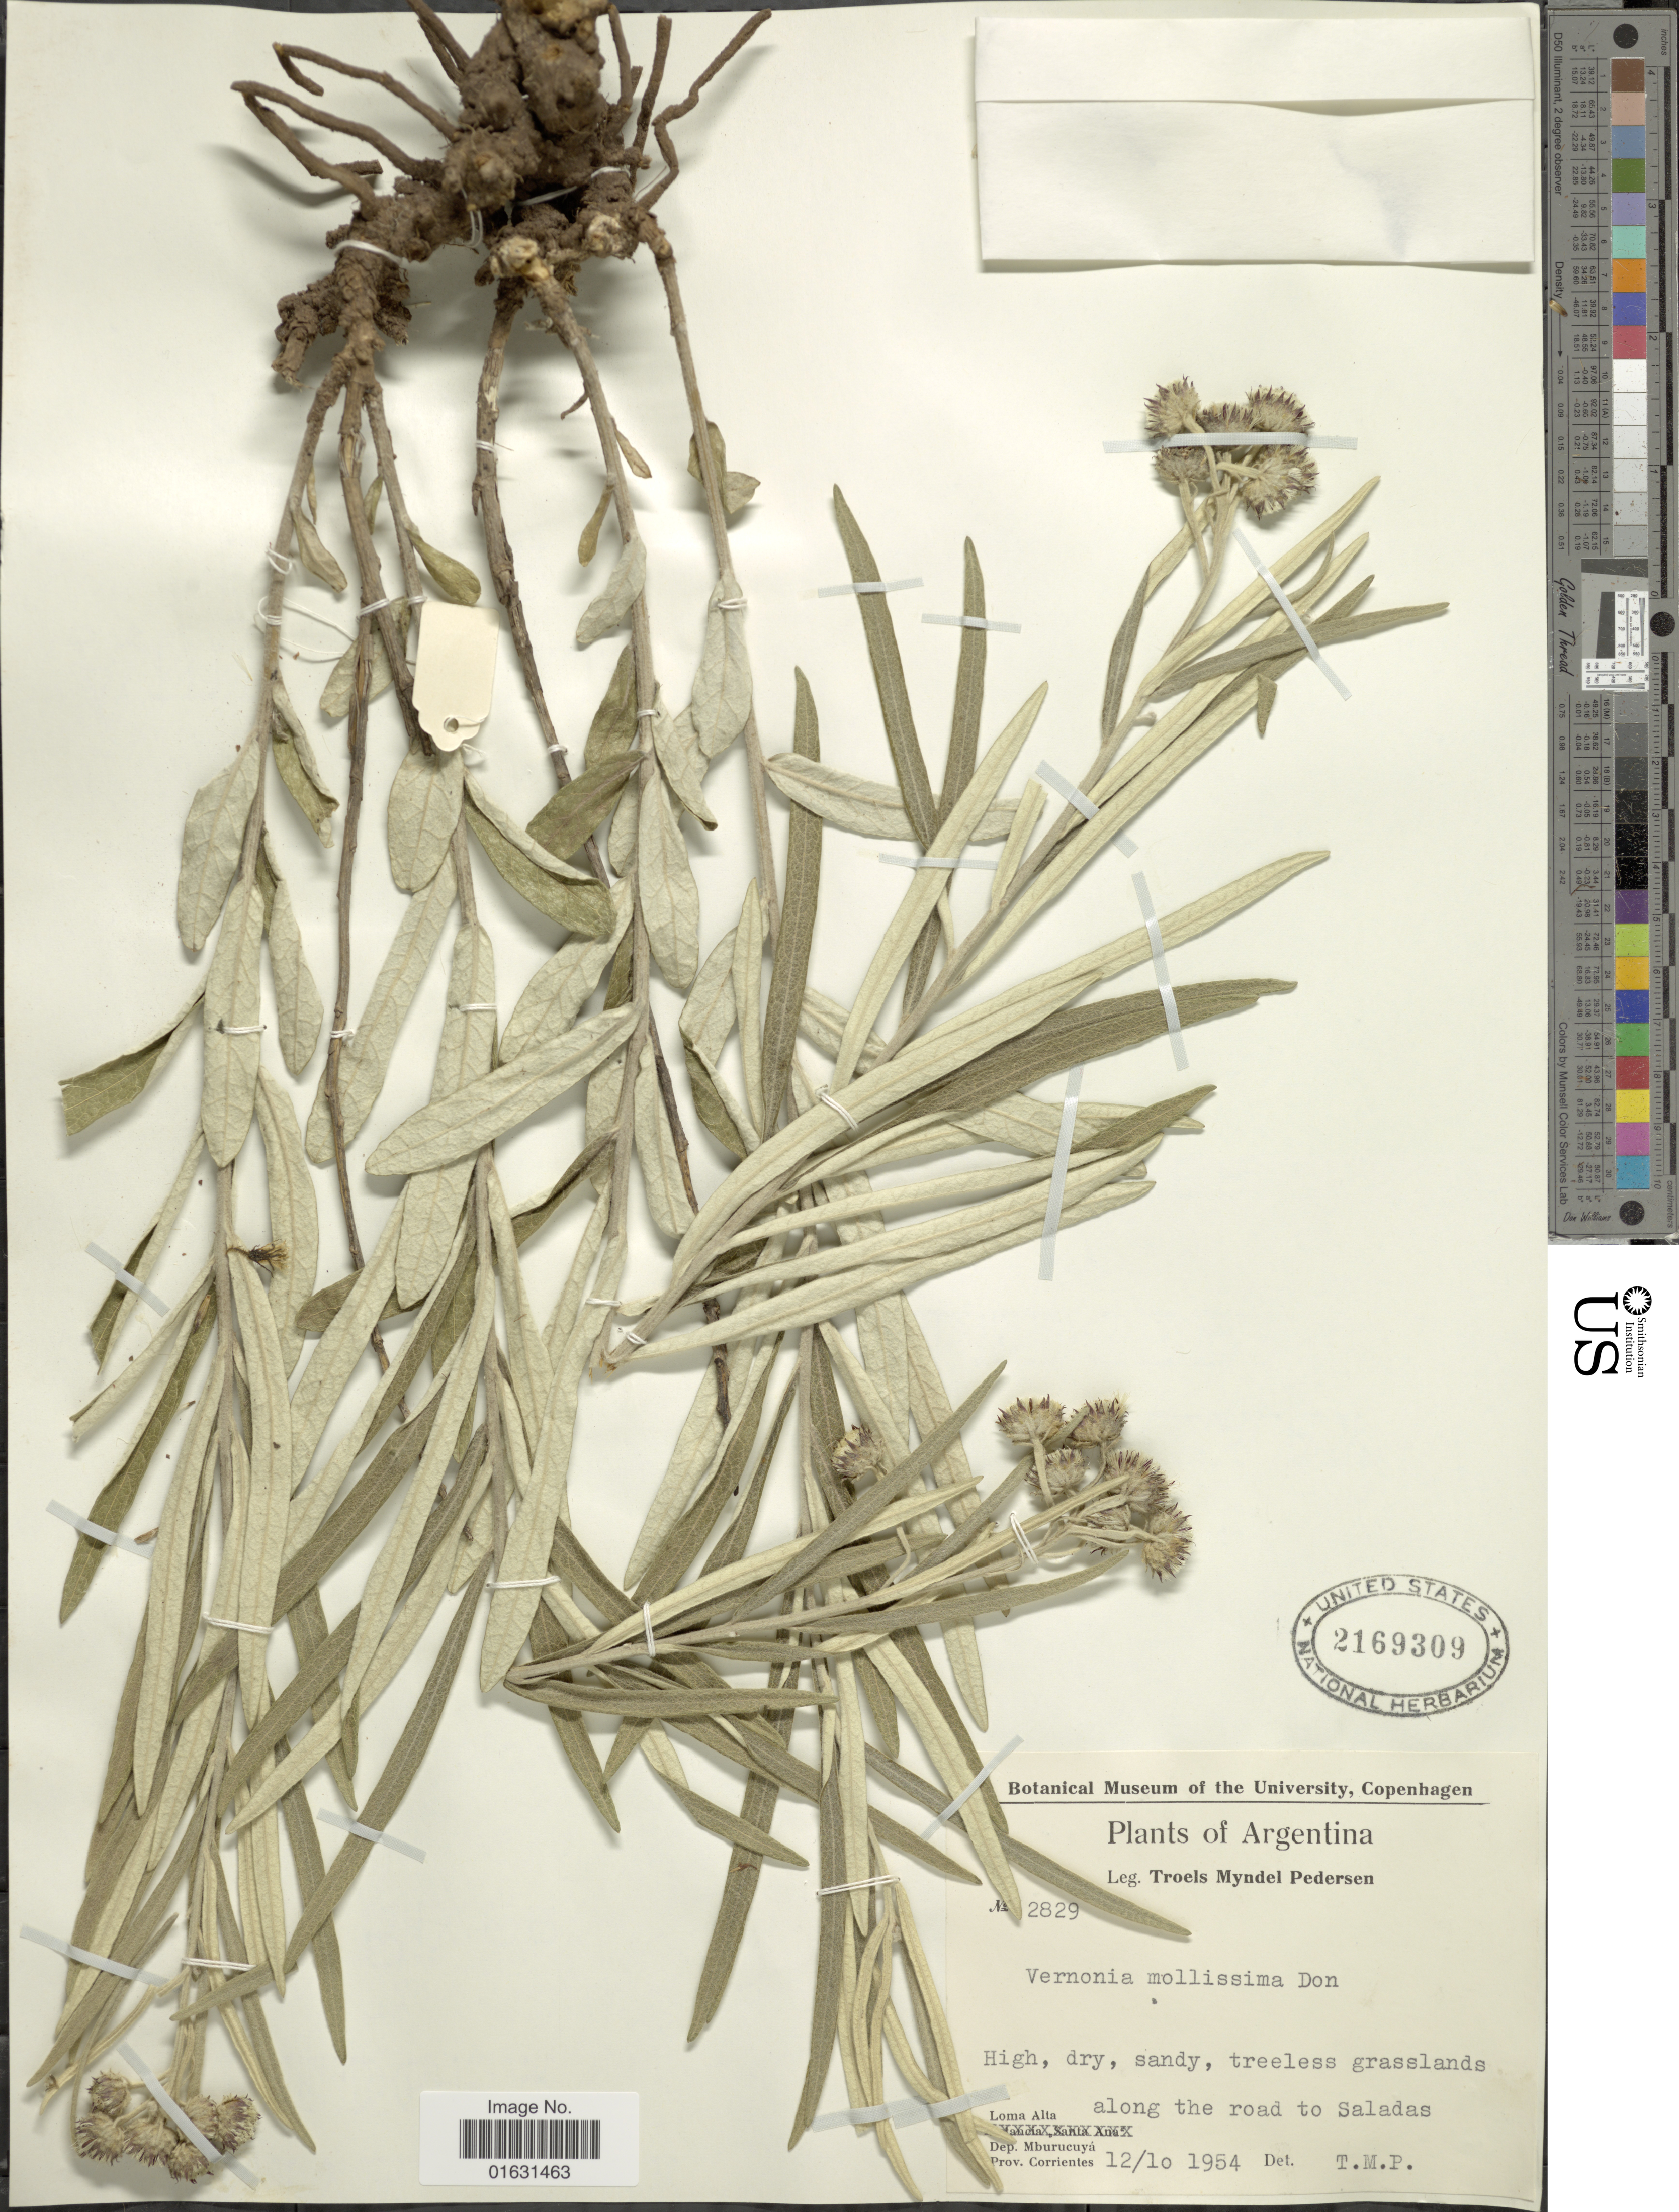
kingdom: Plantae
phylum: Tracheophyta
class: Magnoliopsida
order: Asterales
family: Asteraceae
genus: Lessingianthus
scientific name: Lessingianthus mollissimus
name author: (D. Don ex Hook. & Arn.) H. Rob.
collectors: T. Pederson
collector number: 2829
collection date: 1954-10-12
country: Argentina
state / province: Corrientes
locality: Loma Alta, Dept. Mburucuya, along the road to Saladas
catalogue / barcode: US 2169309